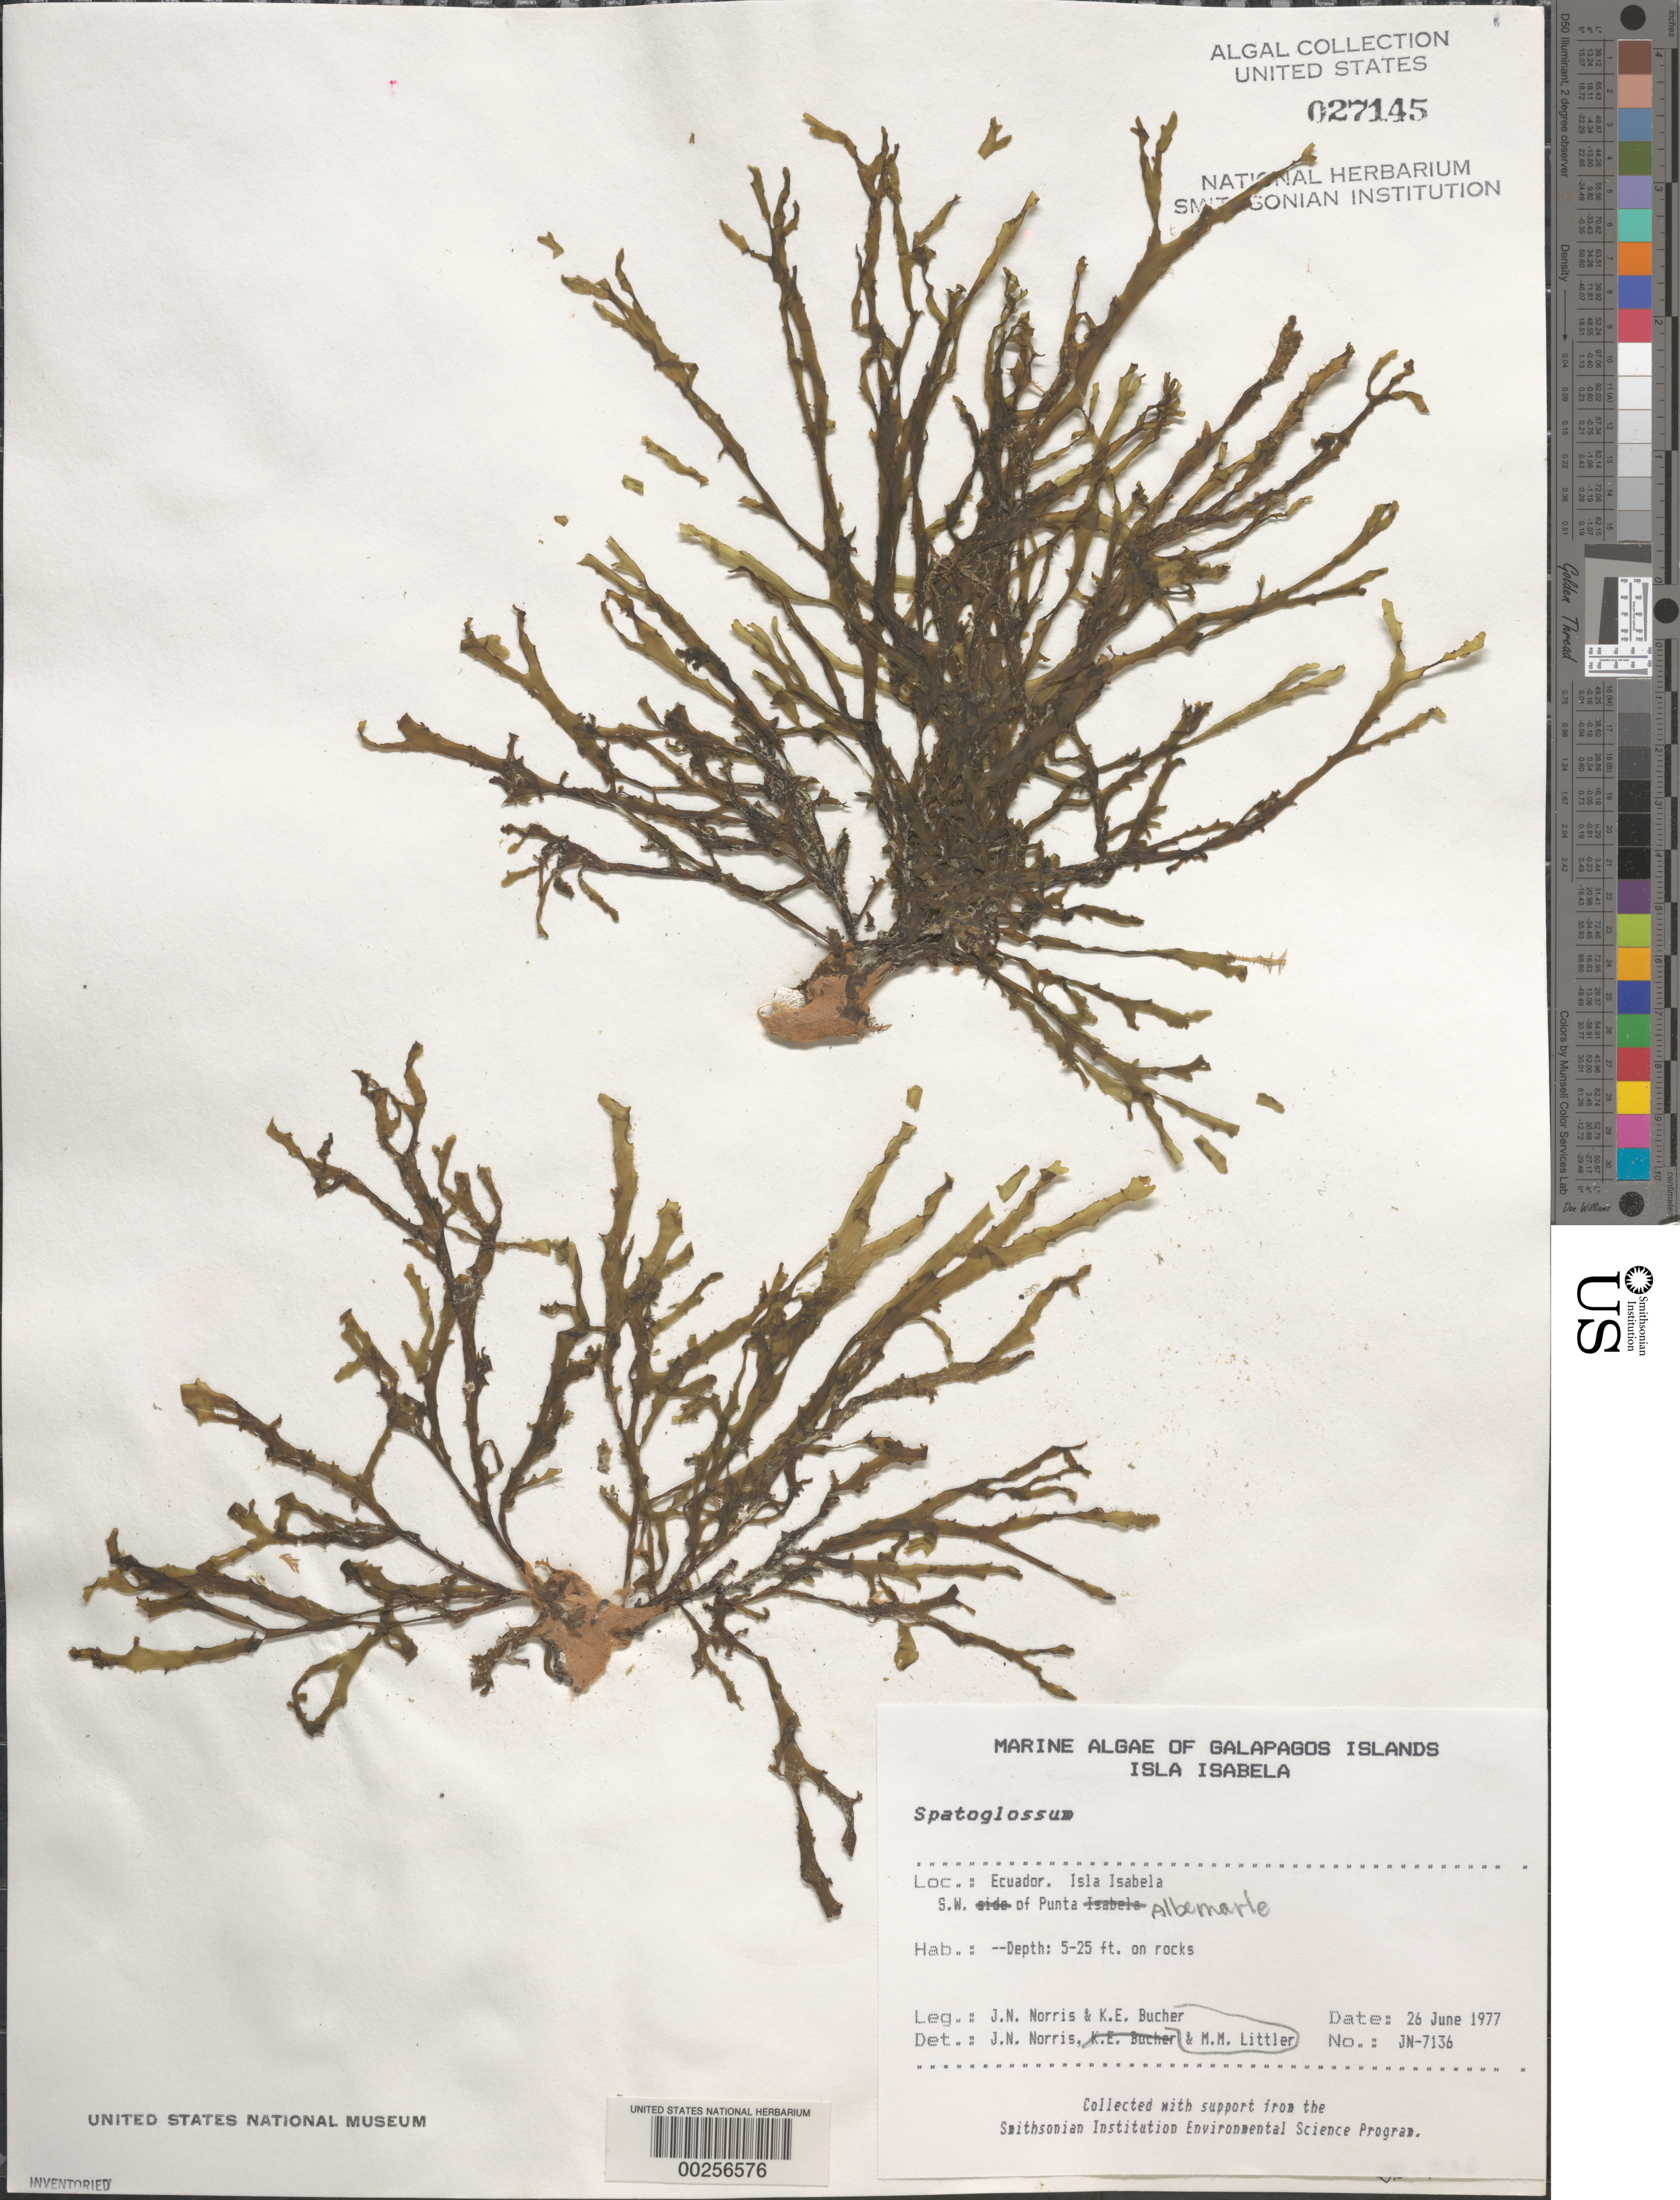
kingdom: Chromista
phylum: Ochrophyta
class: Phaeophyceae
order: Dictyotales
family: Dictyotaceae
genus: Spatoglossum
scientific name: Spatoglossum sp.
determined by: Norris, James N.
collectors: J. N. Norris, K. E. Bucher & M. M. Littler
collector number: JN-7136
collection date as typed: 26 Jun 1977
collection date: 1977-06-26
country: Ecuador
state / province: Colón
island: Isabela [Albemarle]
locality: Southwest of Punta Albemarle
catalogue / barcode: US 27145